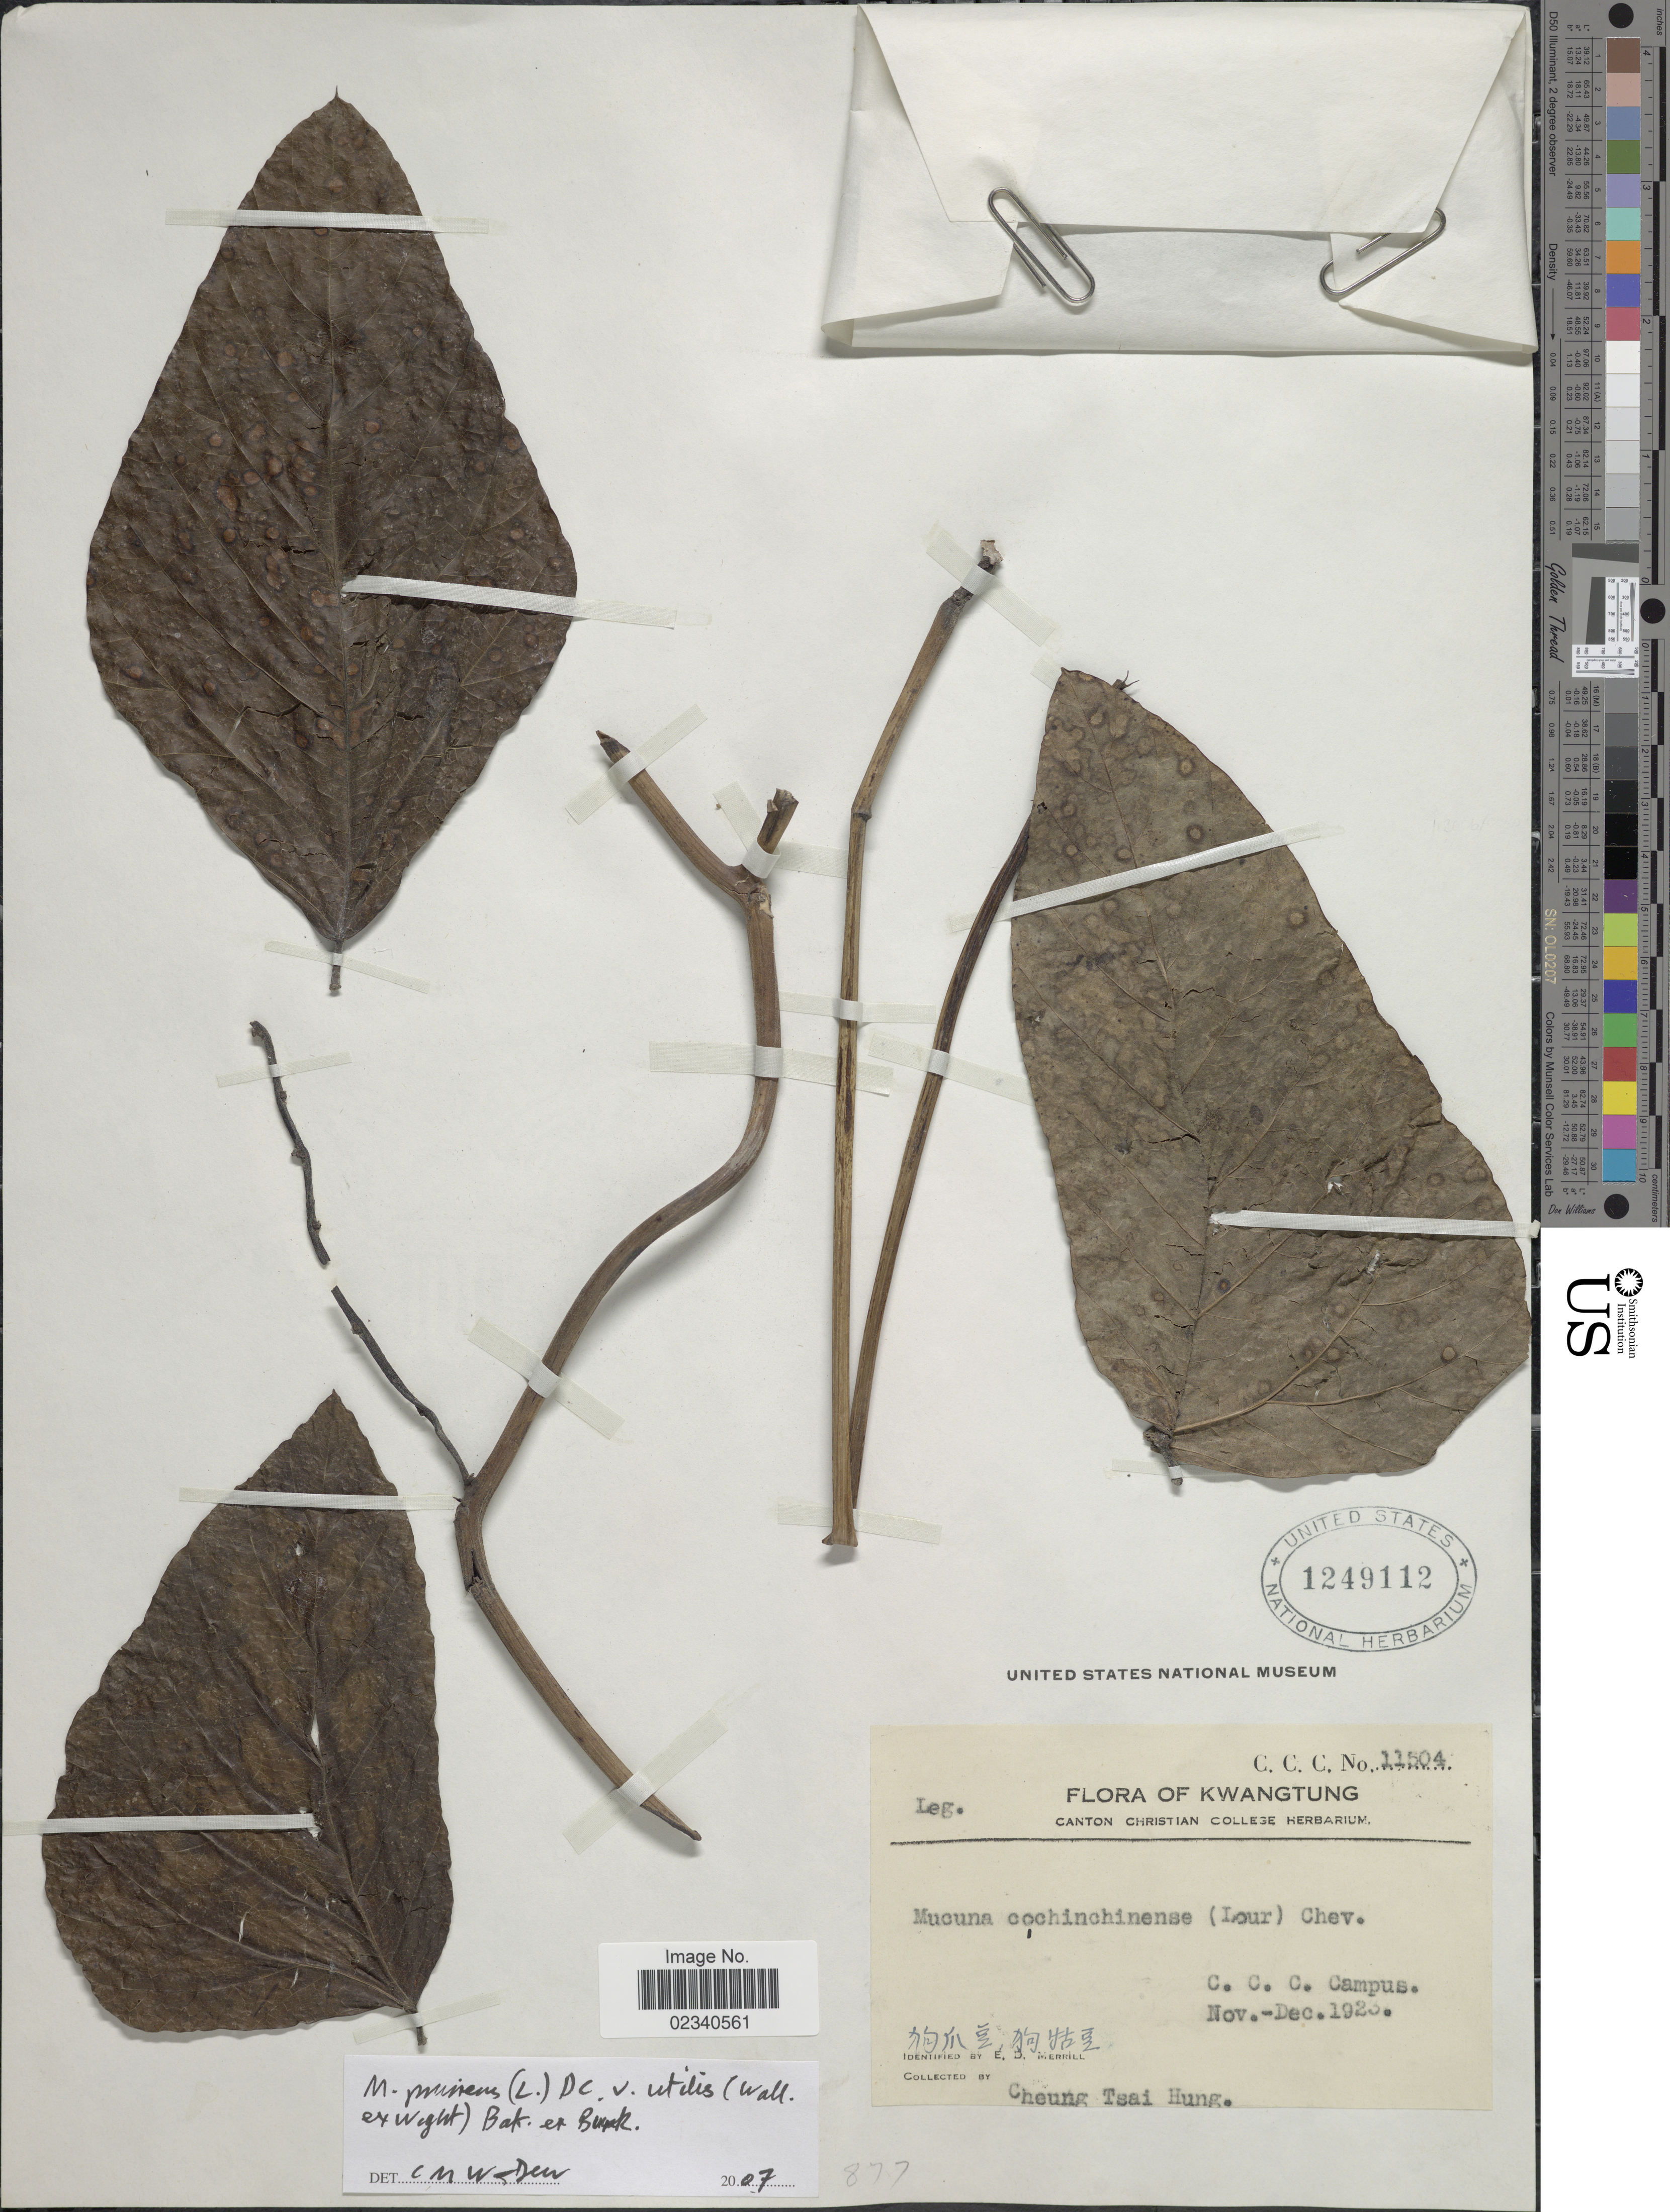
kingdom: Plantae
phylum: Tracheophyta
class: Magnoliopsida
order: Fabales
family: Fabaceae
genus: Mucuna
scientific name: Mucuna pruriens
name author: (L.) DC.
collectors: C. Hung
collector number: C. C. C. 11504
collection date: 1923-11/1923-12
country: China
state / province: Guangdong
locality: Kwangtung. C. C. C. Campus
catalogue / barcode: US 1249112